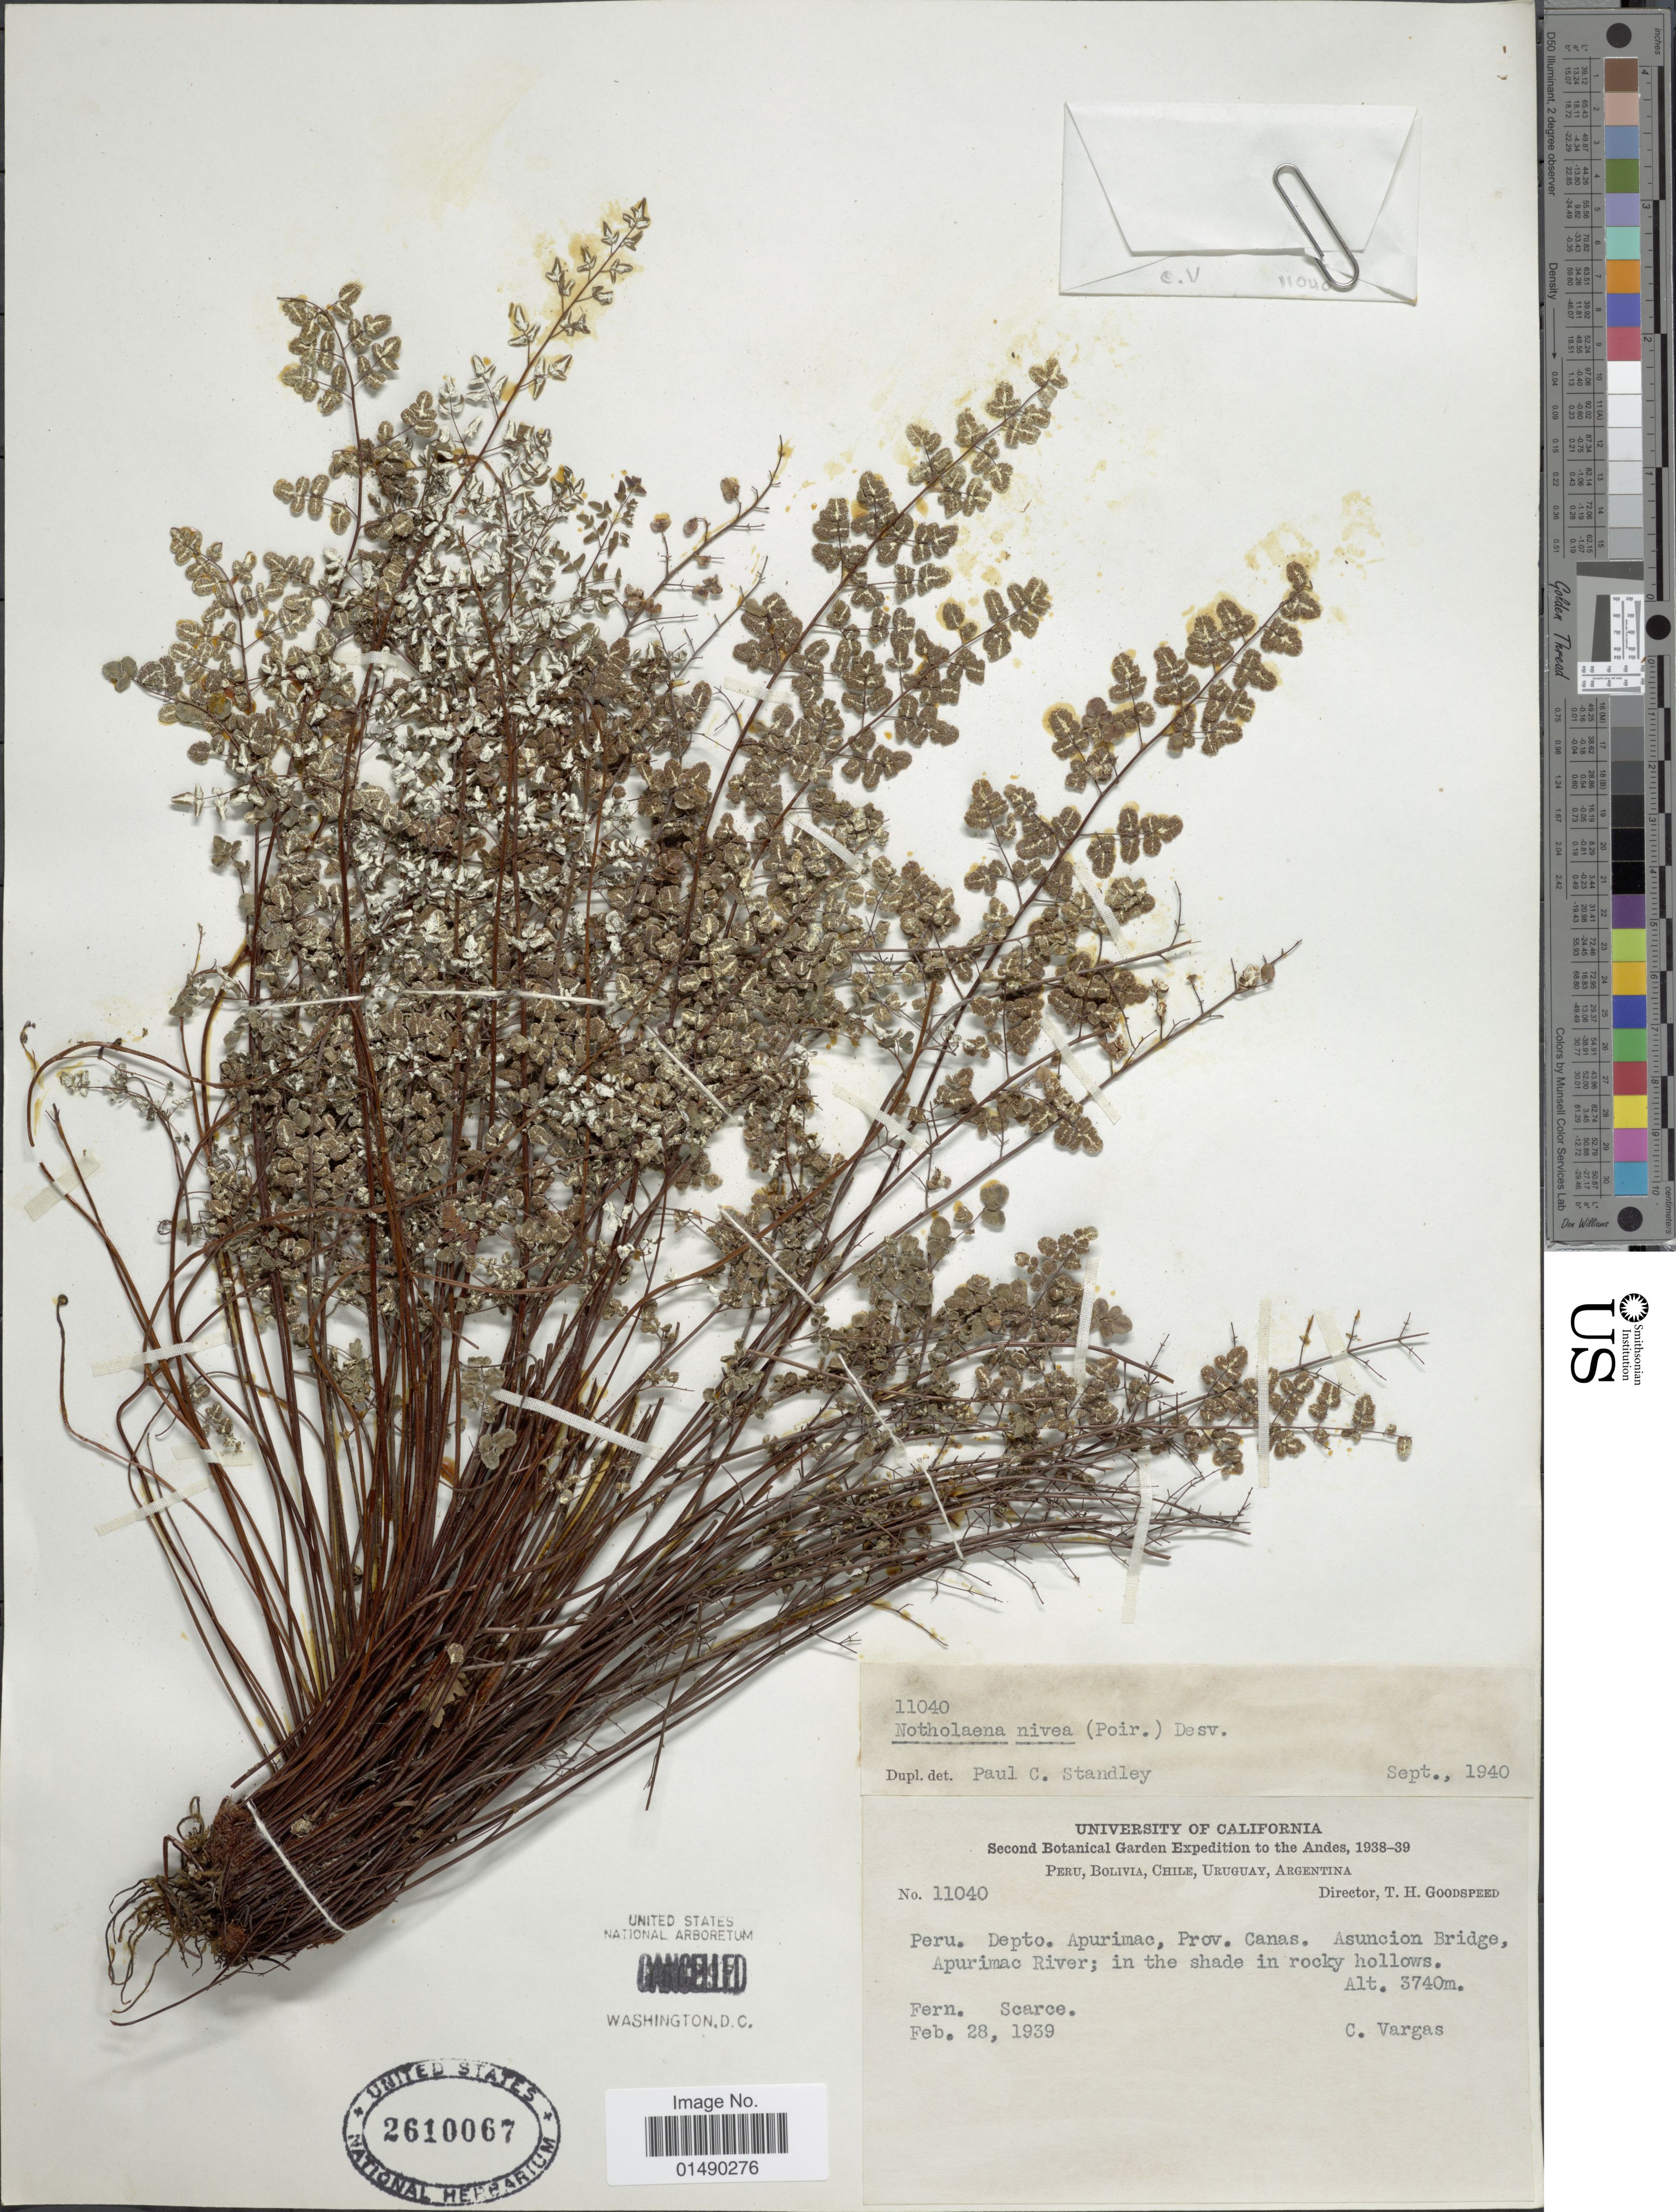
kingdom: Plantae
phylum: Tracheophyta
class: Polypodiopsida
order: Polypodiales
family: Pteridaceae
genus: Argyrochosma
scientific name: Argyrochosma nivea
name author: (Poir.) Windham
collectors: C. Vargas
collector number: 11040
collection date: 1939-02-28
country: Peru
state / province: Apurímac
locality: Peru, Depto. Apurimac, Prov. Canas. Asuncion Bridge, Apurimac River.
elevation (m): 3740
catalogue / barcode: US 2610067